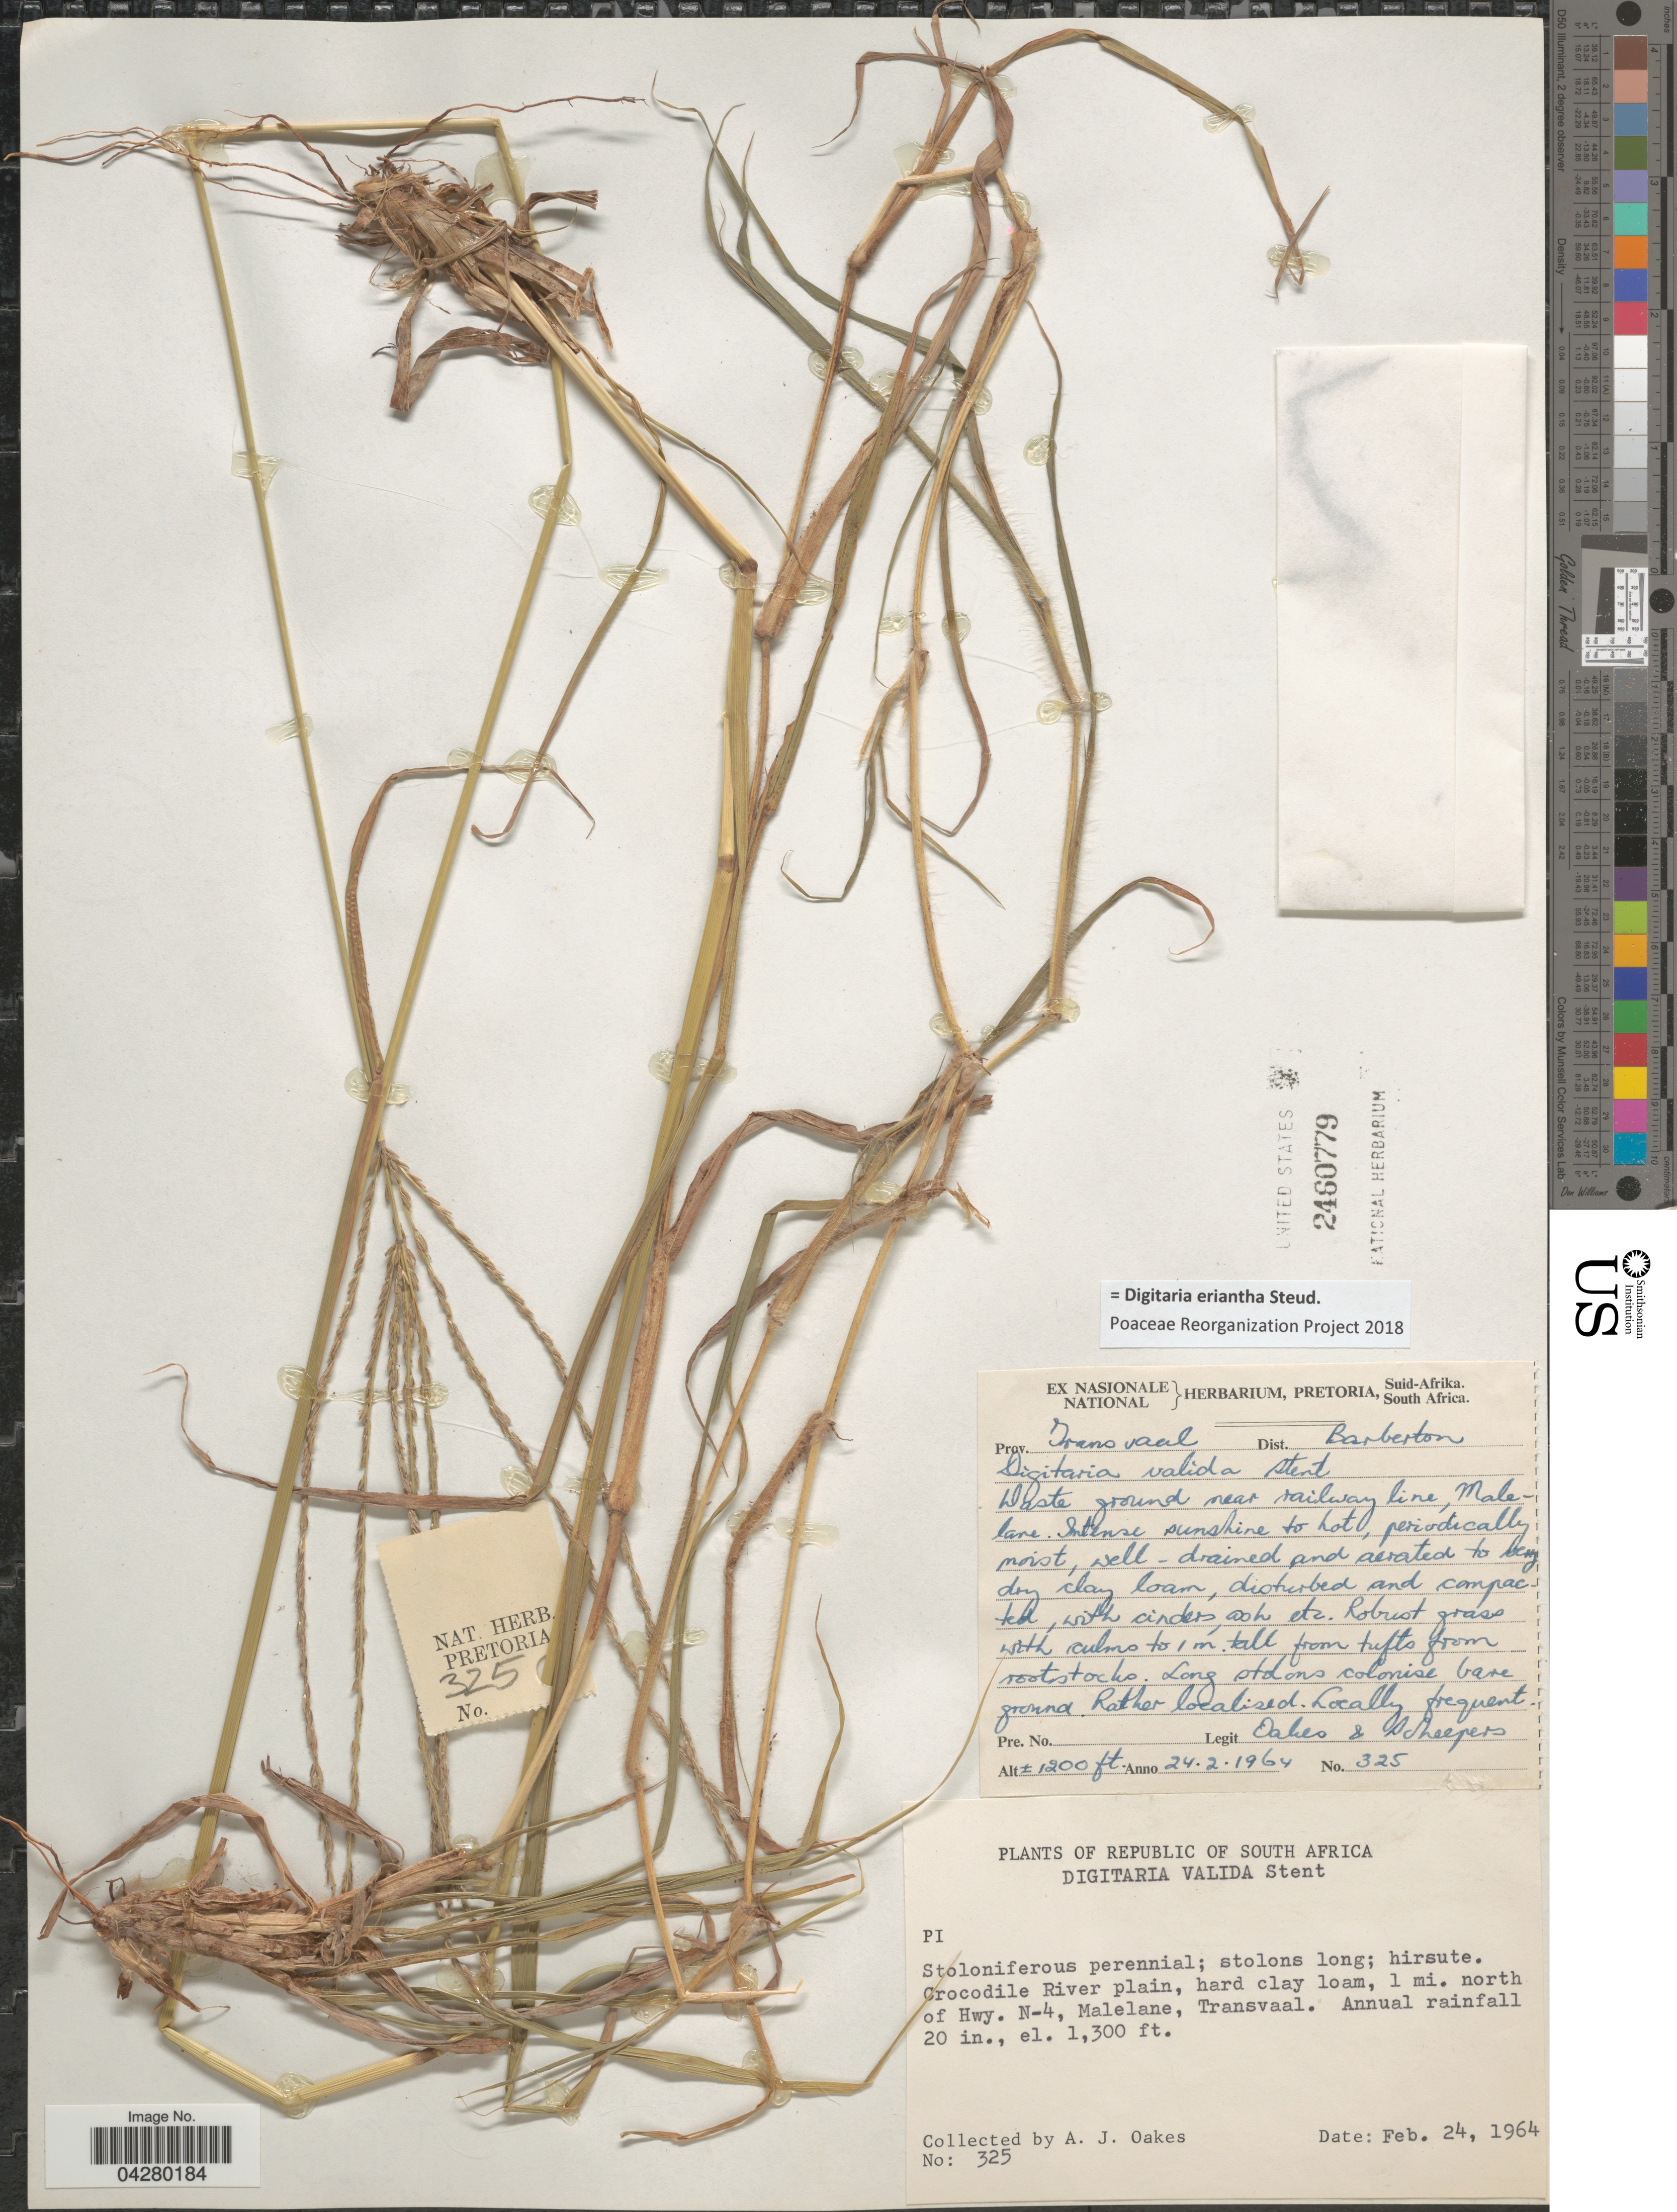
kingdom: Plantae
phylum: Tracheophyta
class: Liliopsida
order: Poales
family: Poaceae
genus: Digitaria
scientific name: Digitaria eriantha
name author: Steud.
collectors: A. Oakes & J. Scheepers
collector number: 325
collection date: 1964-02-24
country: South Africa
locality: Prov. Transvaal. Dist. Barberton. Waste ground near railway line, Malelane. Crocodile River plain, hard clay loam, 1 mi. north of Hwy. N-4, Malelane, Transvaal.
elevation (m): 366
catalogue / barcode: US 2460779